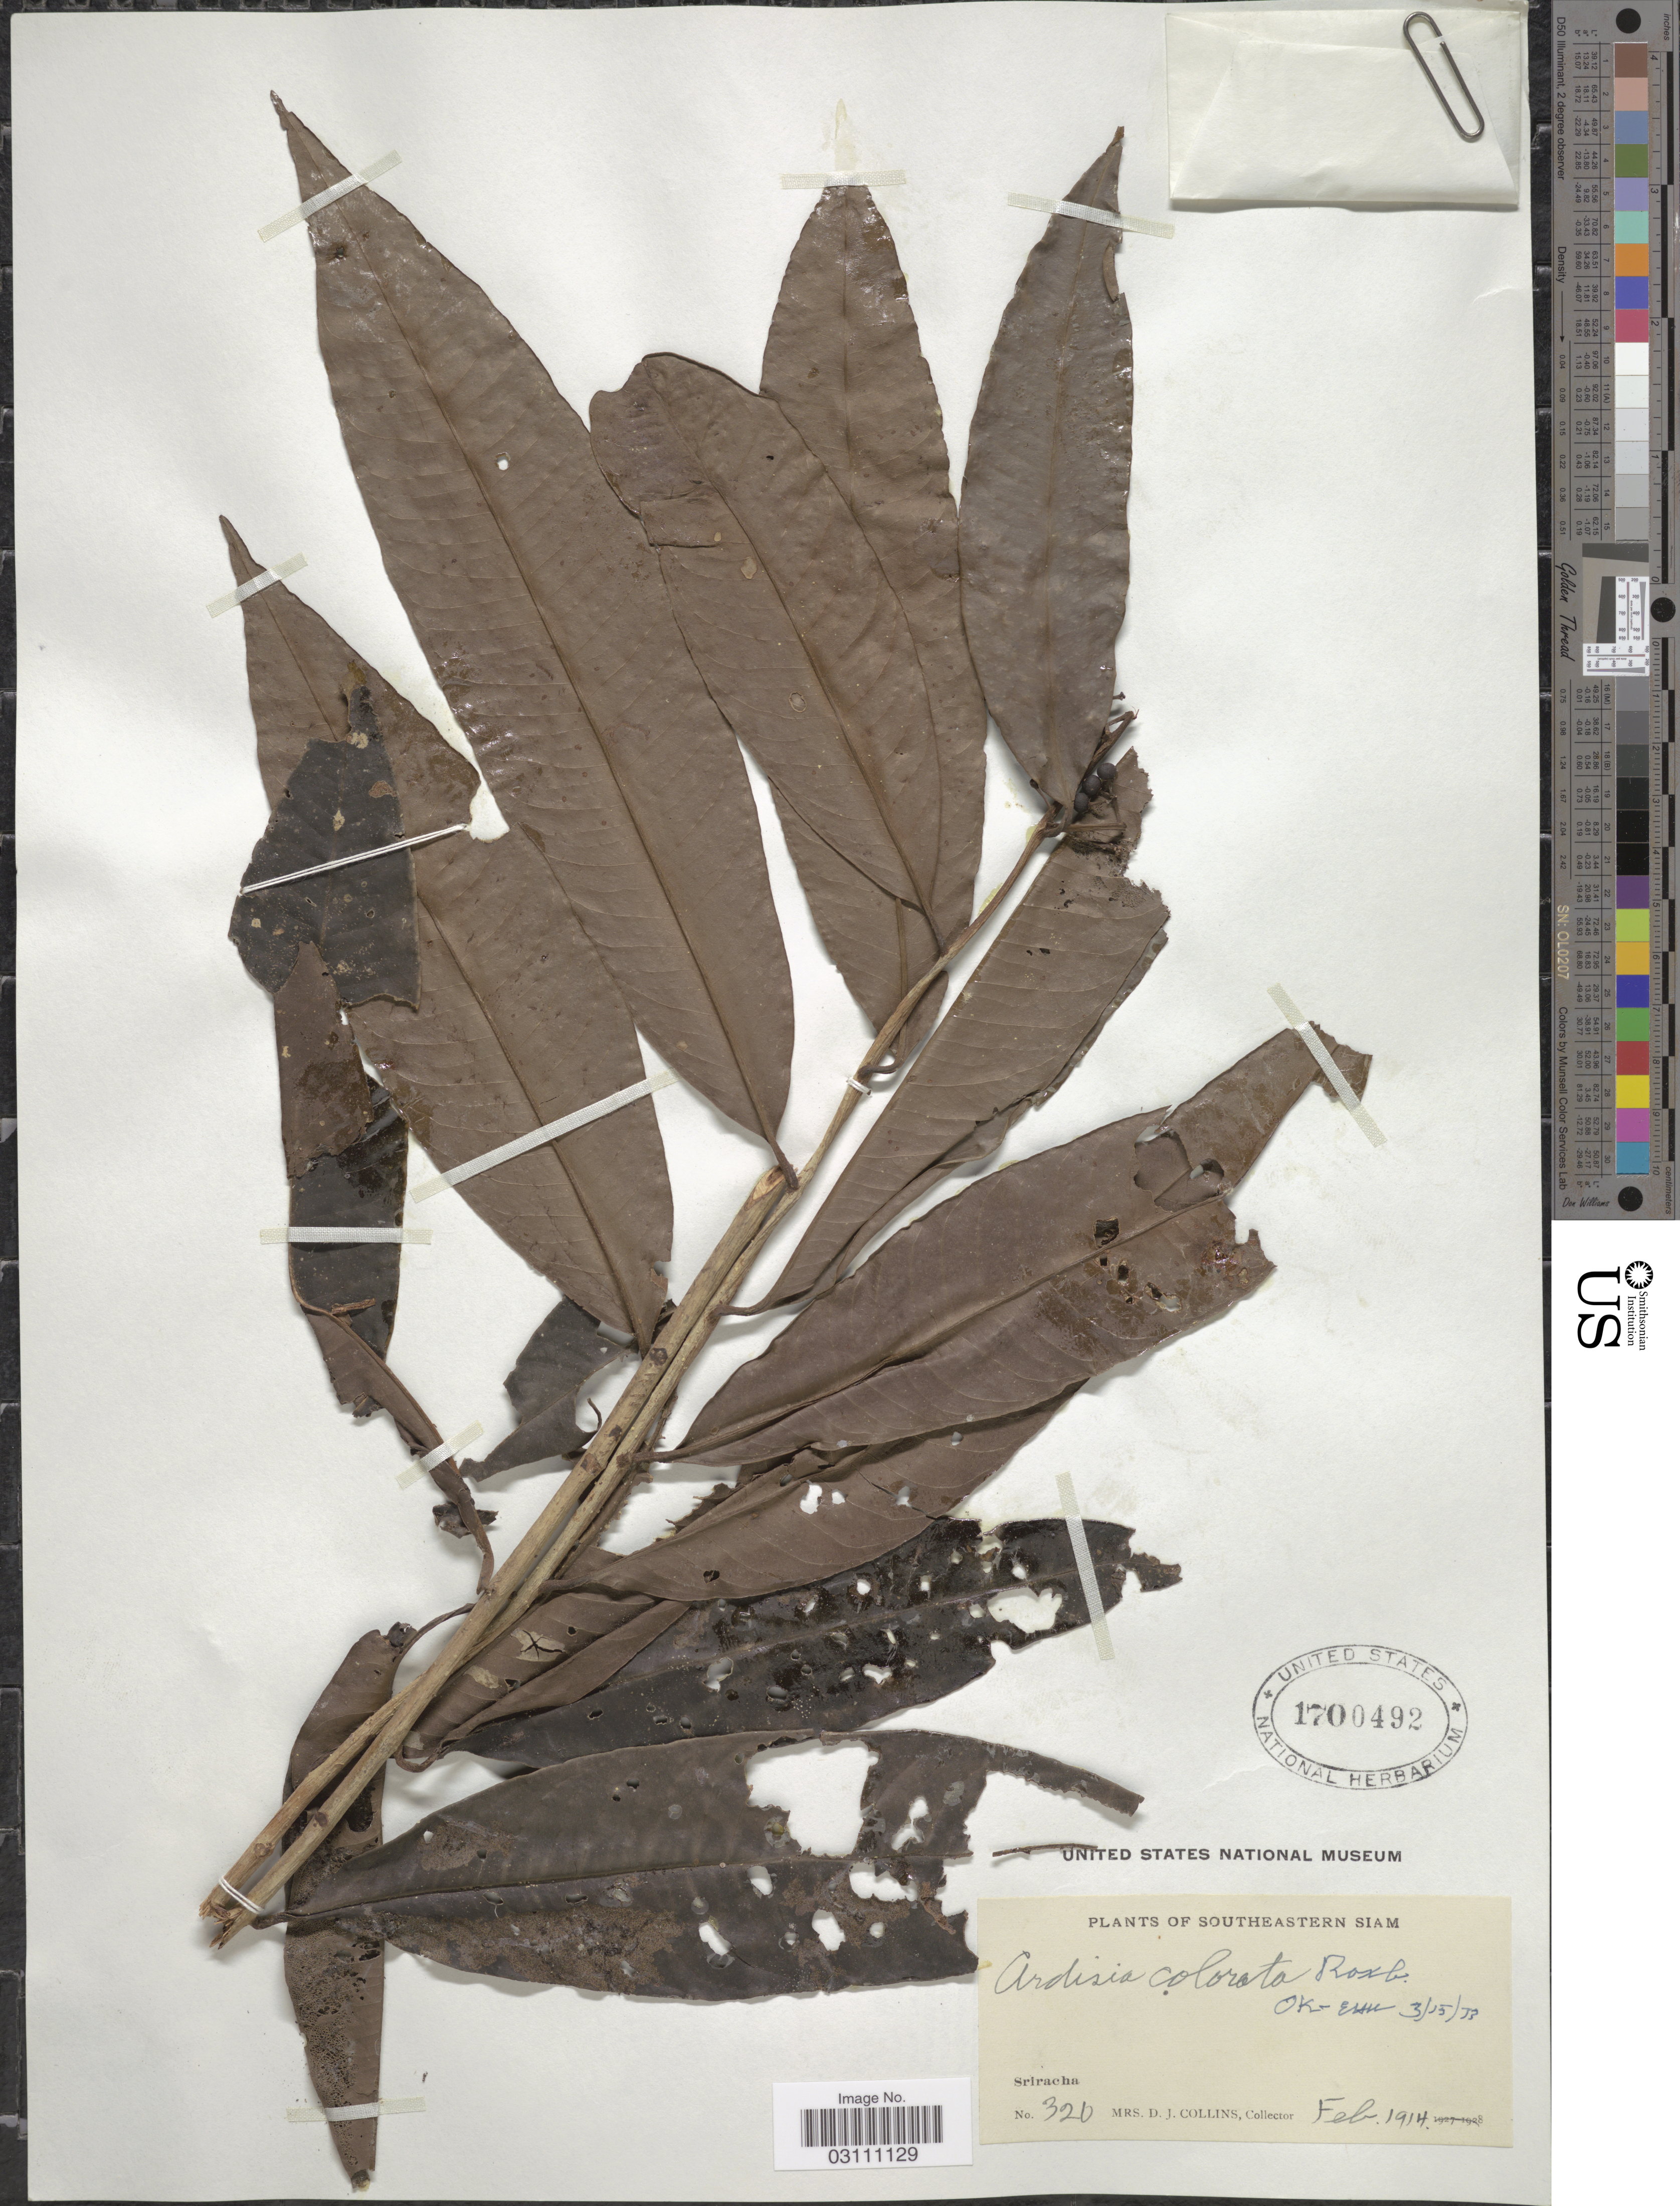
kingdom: Plantae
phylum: Tracheophyta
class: Magnoliopsida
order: Ericales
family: Primulaceae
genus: Ardisia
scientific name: Ardisia colorata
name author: Roxb.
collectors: Mrs. D. J. Collins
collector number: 326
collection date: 1914-02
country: Thailand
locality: Southeastern Siam. Sriracha.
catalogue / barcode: US 1700492